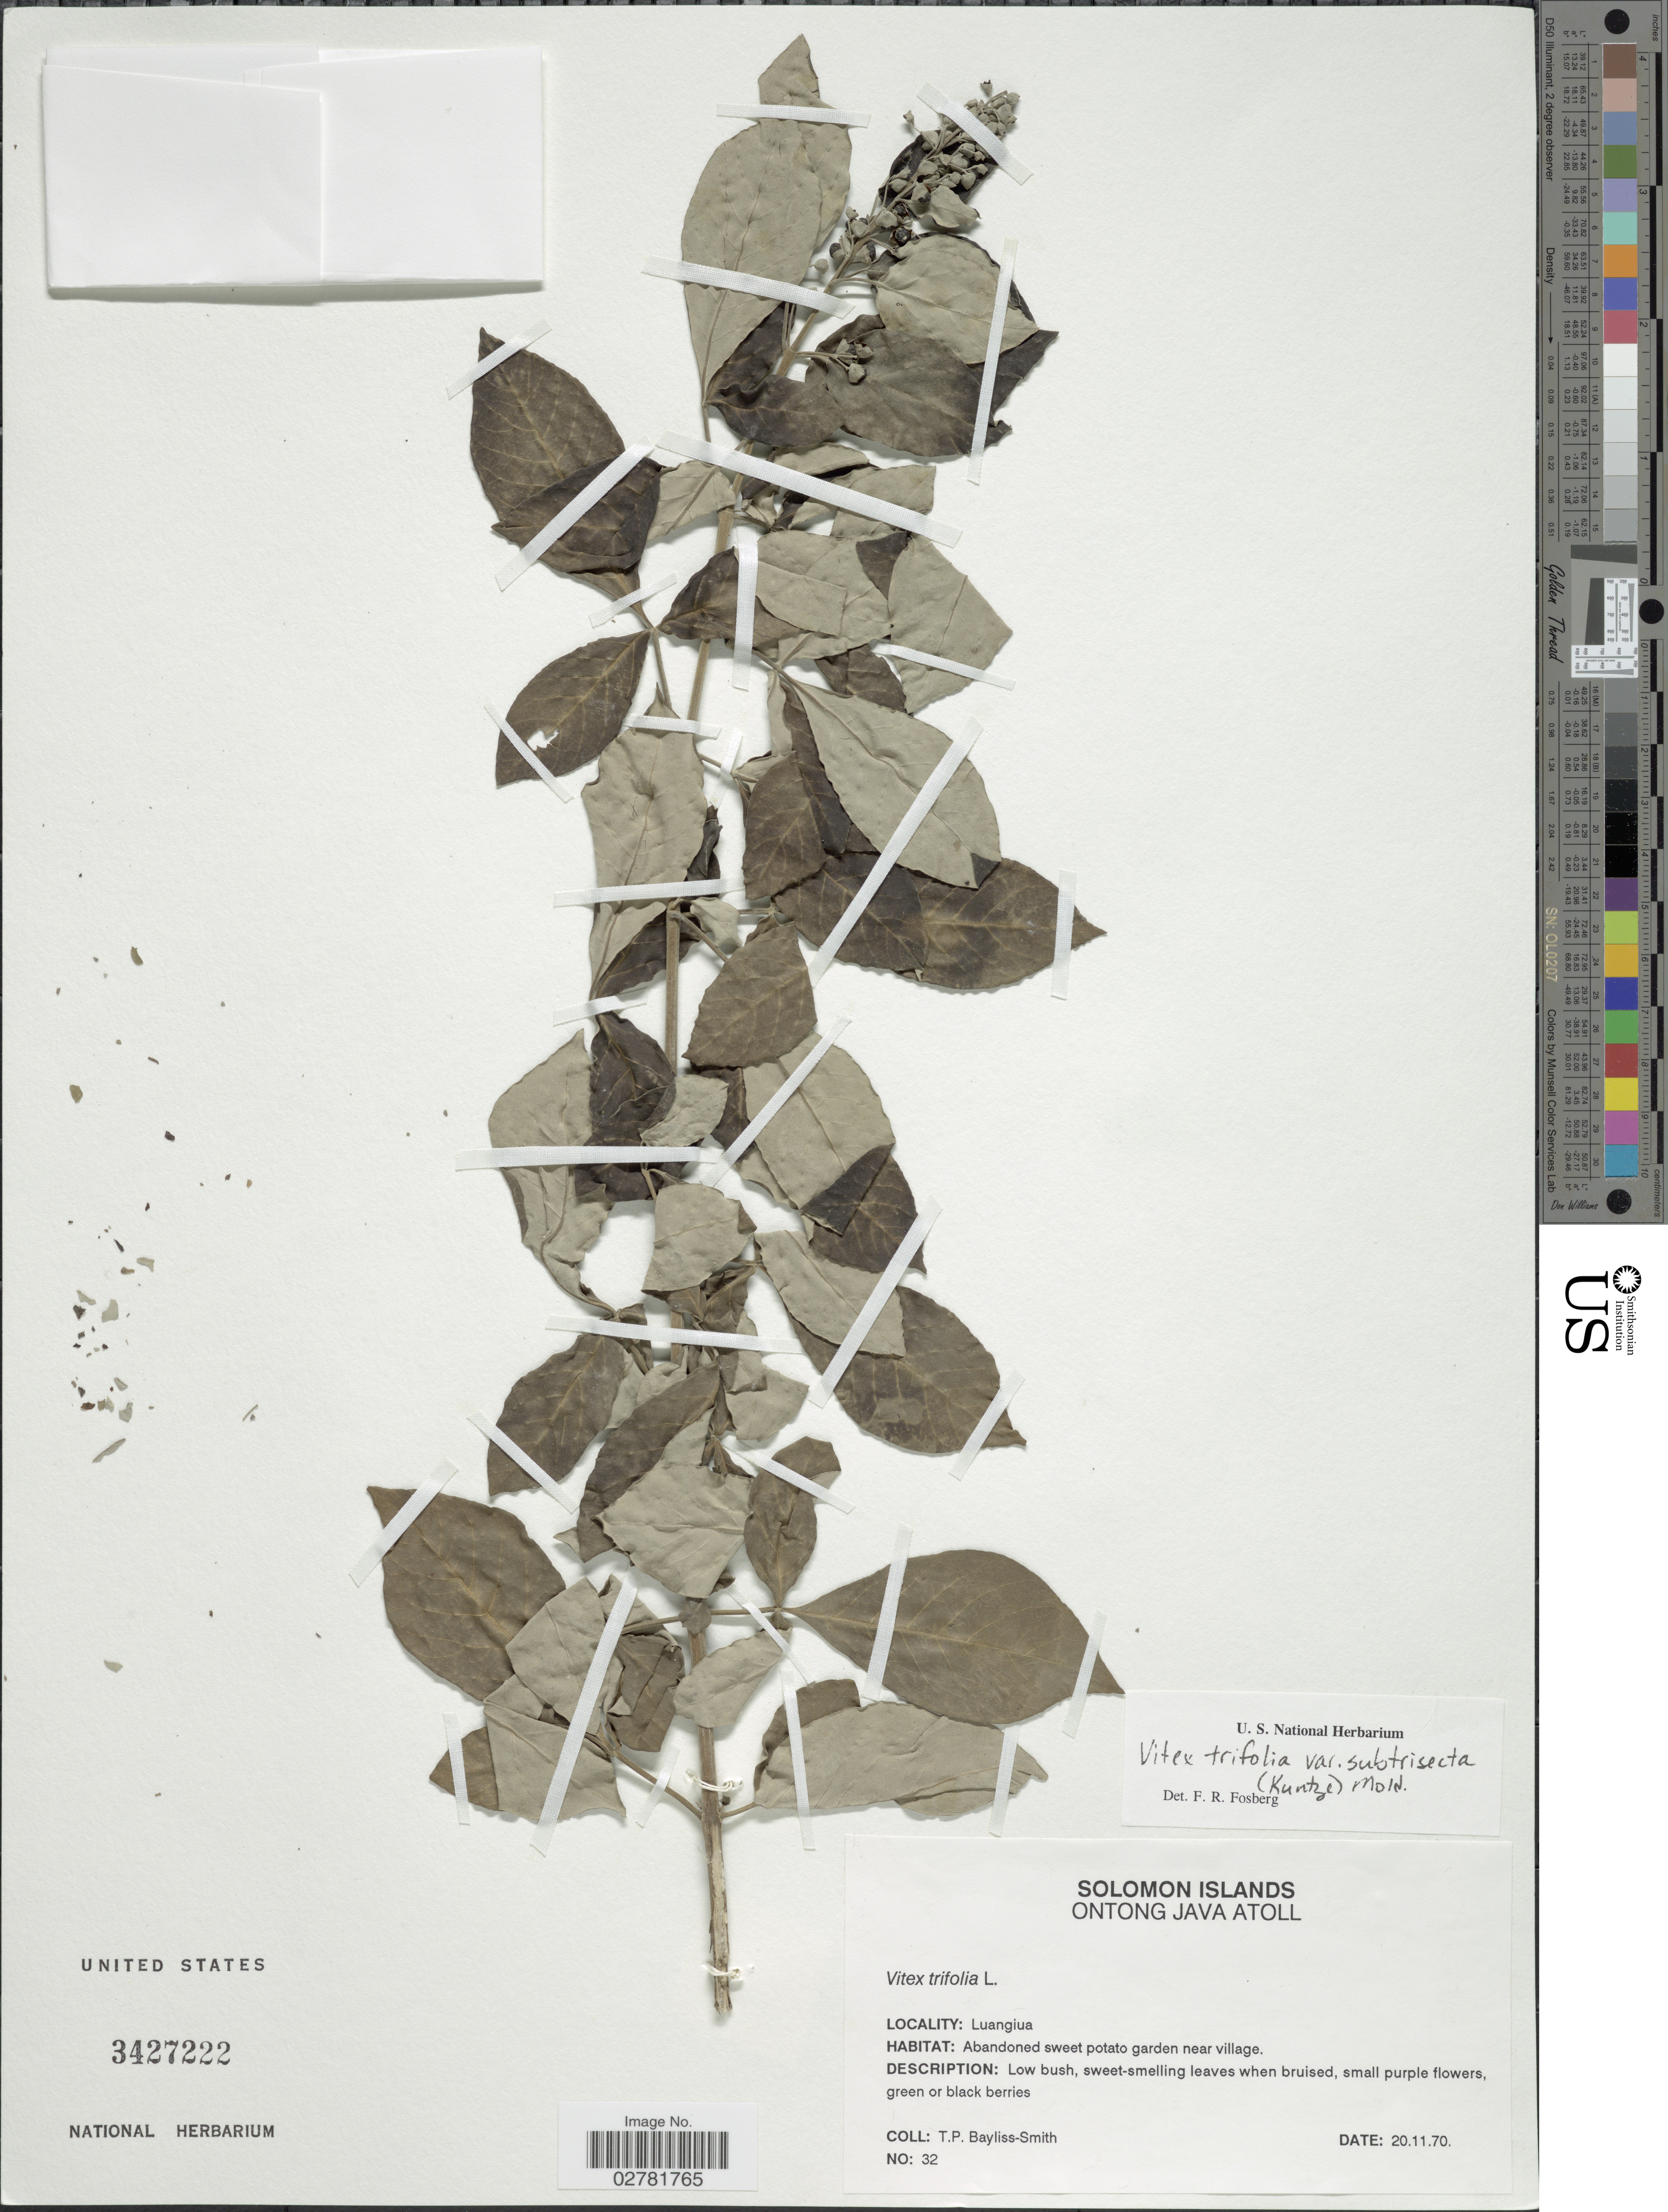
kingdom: Plantae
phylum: Tracheophyta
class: Magnoliopsida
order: Lamiales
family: Lamiaceae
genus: Vitex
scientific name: Vitex trifolia var. trifolia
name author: L.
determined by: Wagner, W. L., (BOT), Smithsonian Institution - National Museum of Natural History (UNITED STATES)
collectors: T. P. Bayliss-Smith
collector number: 32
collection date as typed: Transcribed d/m/y: 20/11/70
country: Solomon Islands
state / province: Solomon Island Outliers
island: Ontong Java [Luanguia] Atoll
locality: Ontong Java Atoll. Luangiua.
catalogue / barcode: US 3427222